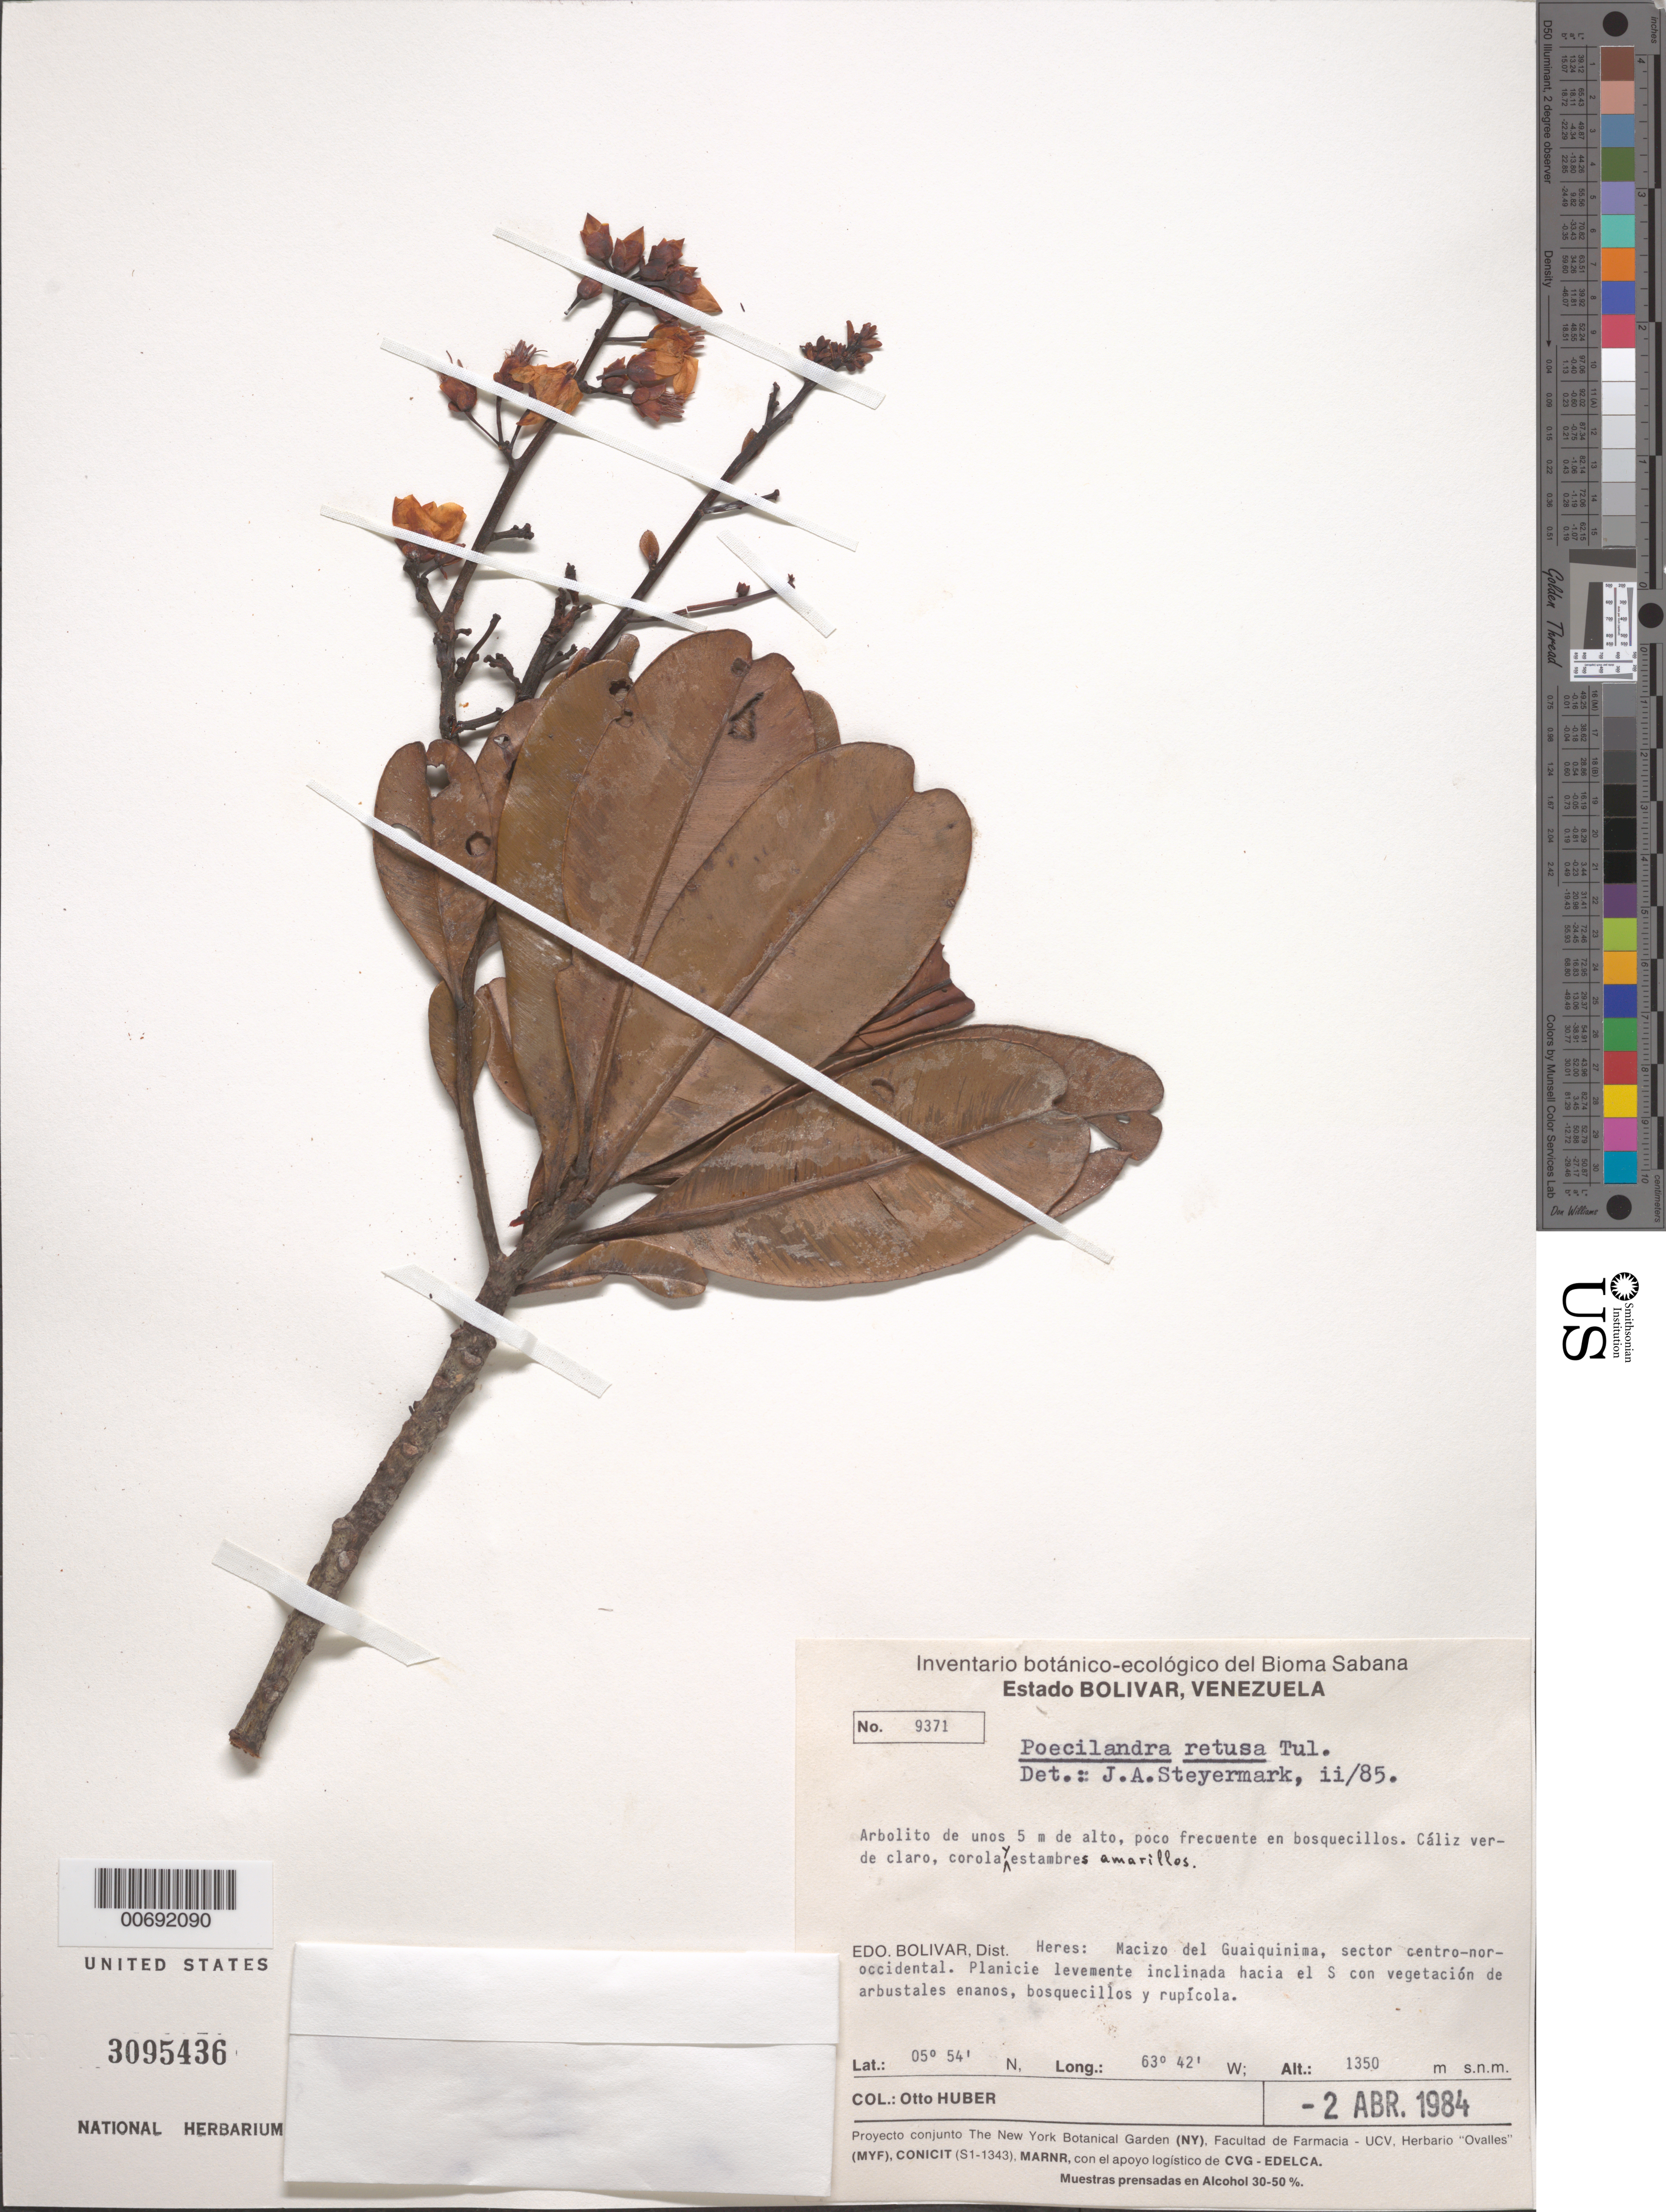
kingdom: Plantae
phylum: Tracheophyta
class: Magnoliopsida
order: Malpighiales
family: Ochnaceae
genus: Poecilandra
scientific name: Poecilandra retusa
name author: Tul.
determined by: Steyermark, Julian A., (VEN)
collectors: O. Huber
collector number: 9371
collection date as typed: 2-Apr-84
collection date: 1984-04-02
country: Venezuela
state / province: Bolívar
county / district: Heres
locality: Macizo del Guaiquinima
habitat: Bosquecillos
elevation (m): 1350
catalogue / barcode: US 3095436